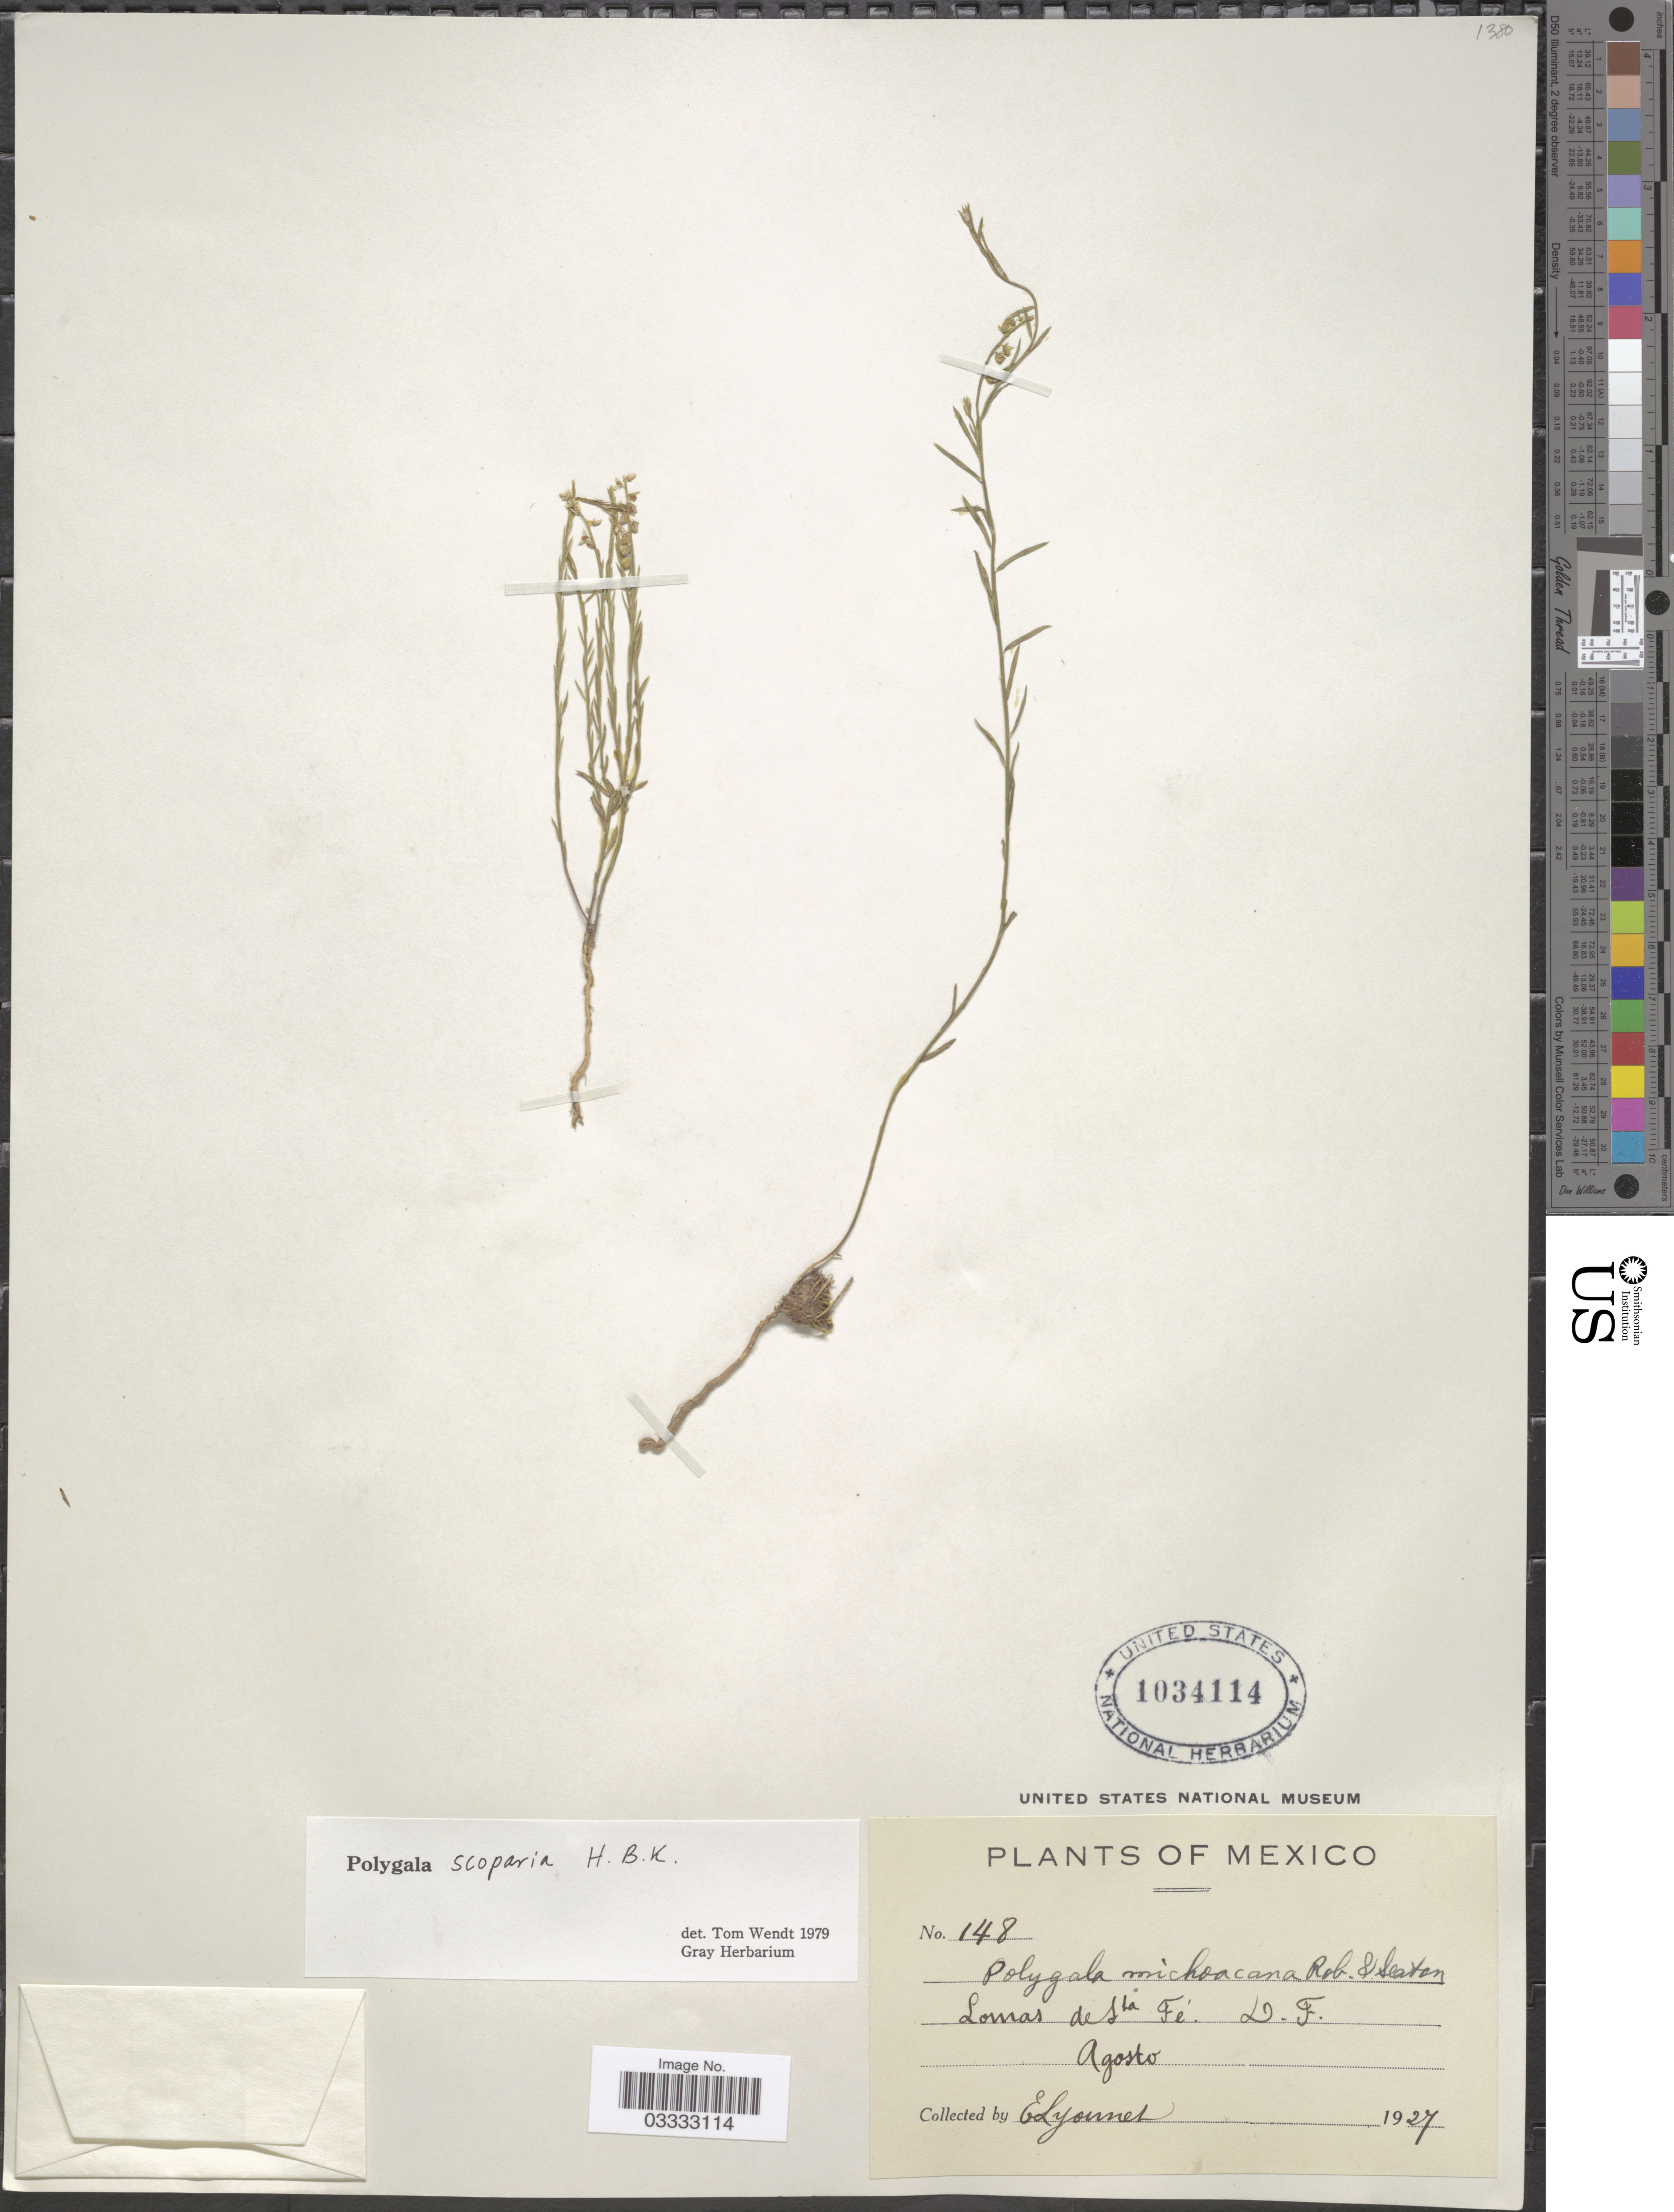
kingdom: Plantae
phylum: Tracheophyta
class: Magnoliopsida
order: Fabales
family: Polygalaceae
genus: Polygala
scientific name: Polygala scoparia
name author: Kunth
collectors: E. Lyonnet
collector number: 148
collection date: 1927-08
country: Mexico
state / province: Distrito Federal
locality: Lomas de Sta Fé. D. F.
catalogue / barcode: US 1034114